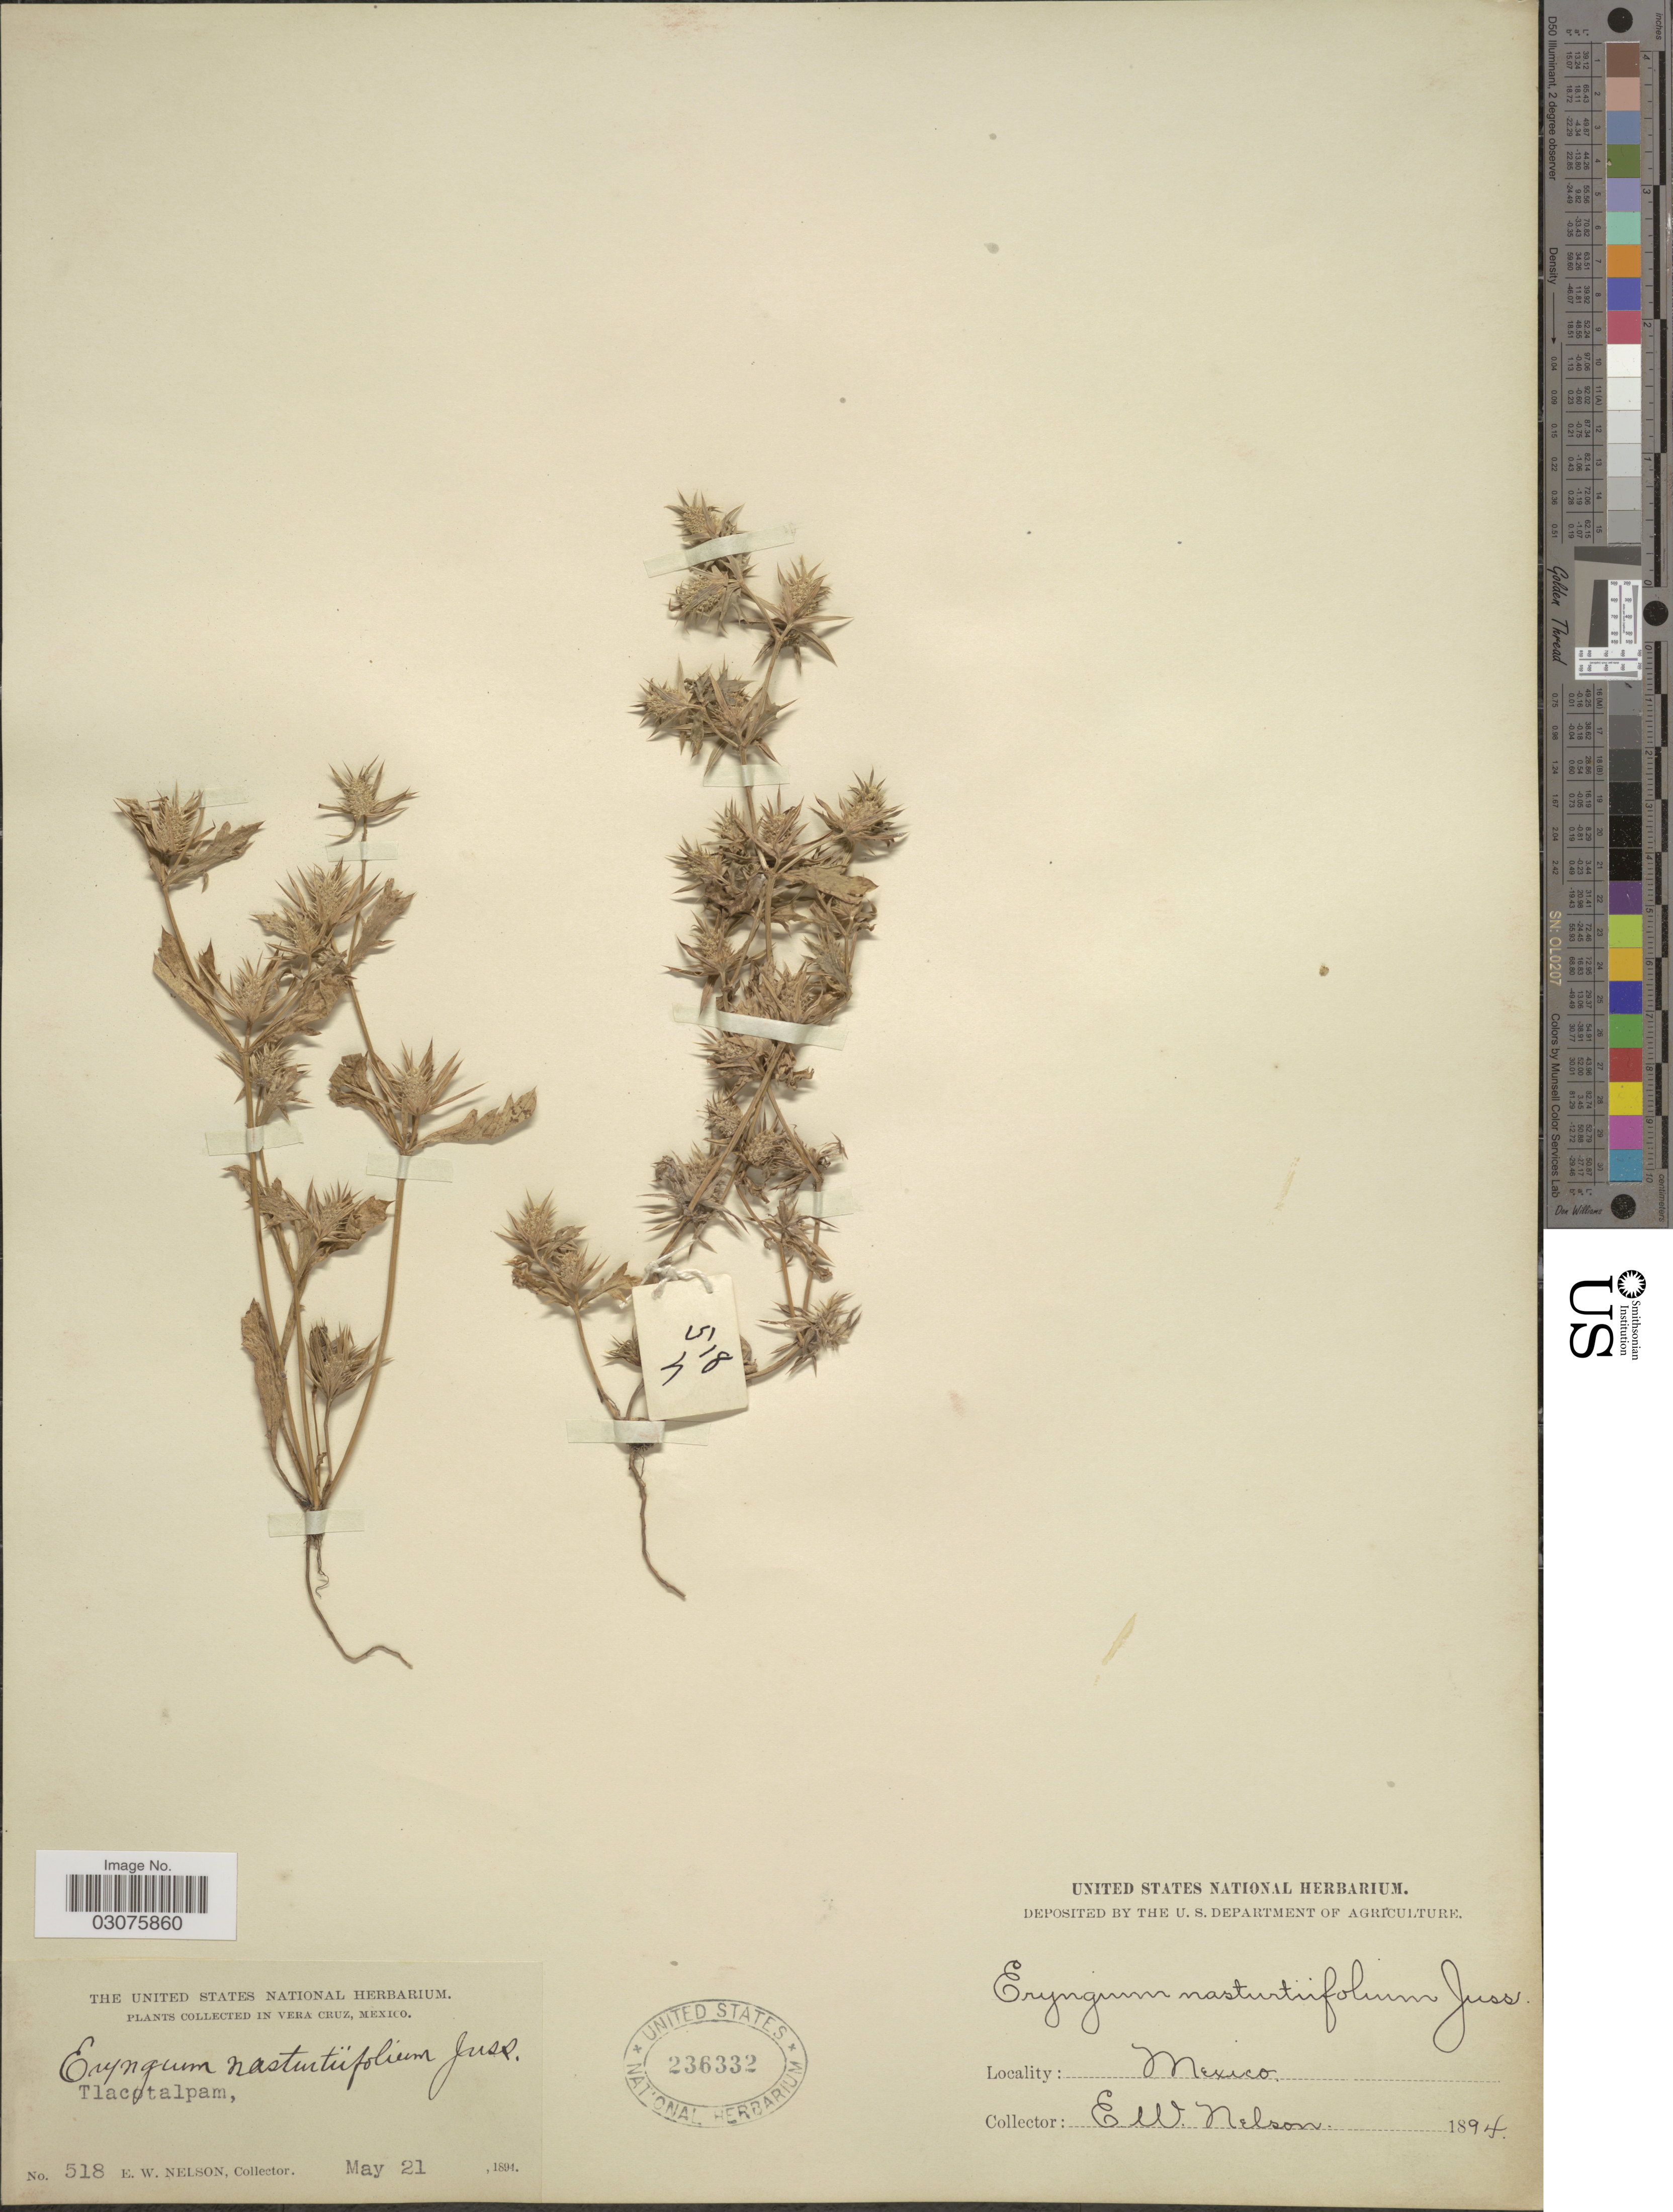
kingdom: Plantae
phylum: Tracheophyta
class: Magnoliopsida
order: Apiales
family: Apiaceae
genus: Eryngium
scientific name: Eryngium nasturtiifolium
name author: Juss. ex F. Delaroche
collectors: E. W. Nelson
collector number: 518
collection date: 1894-05-21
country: Mexico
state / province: Veracruz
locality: Collected in Vera Cruz. Tlacotalpam.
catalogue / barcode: US 236332